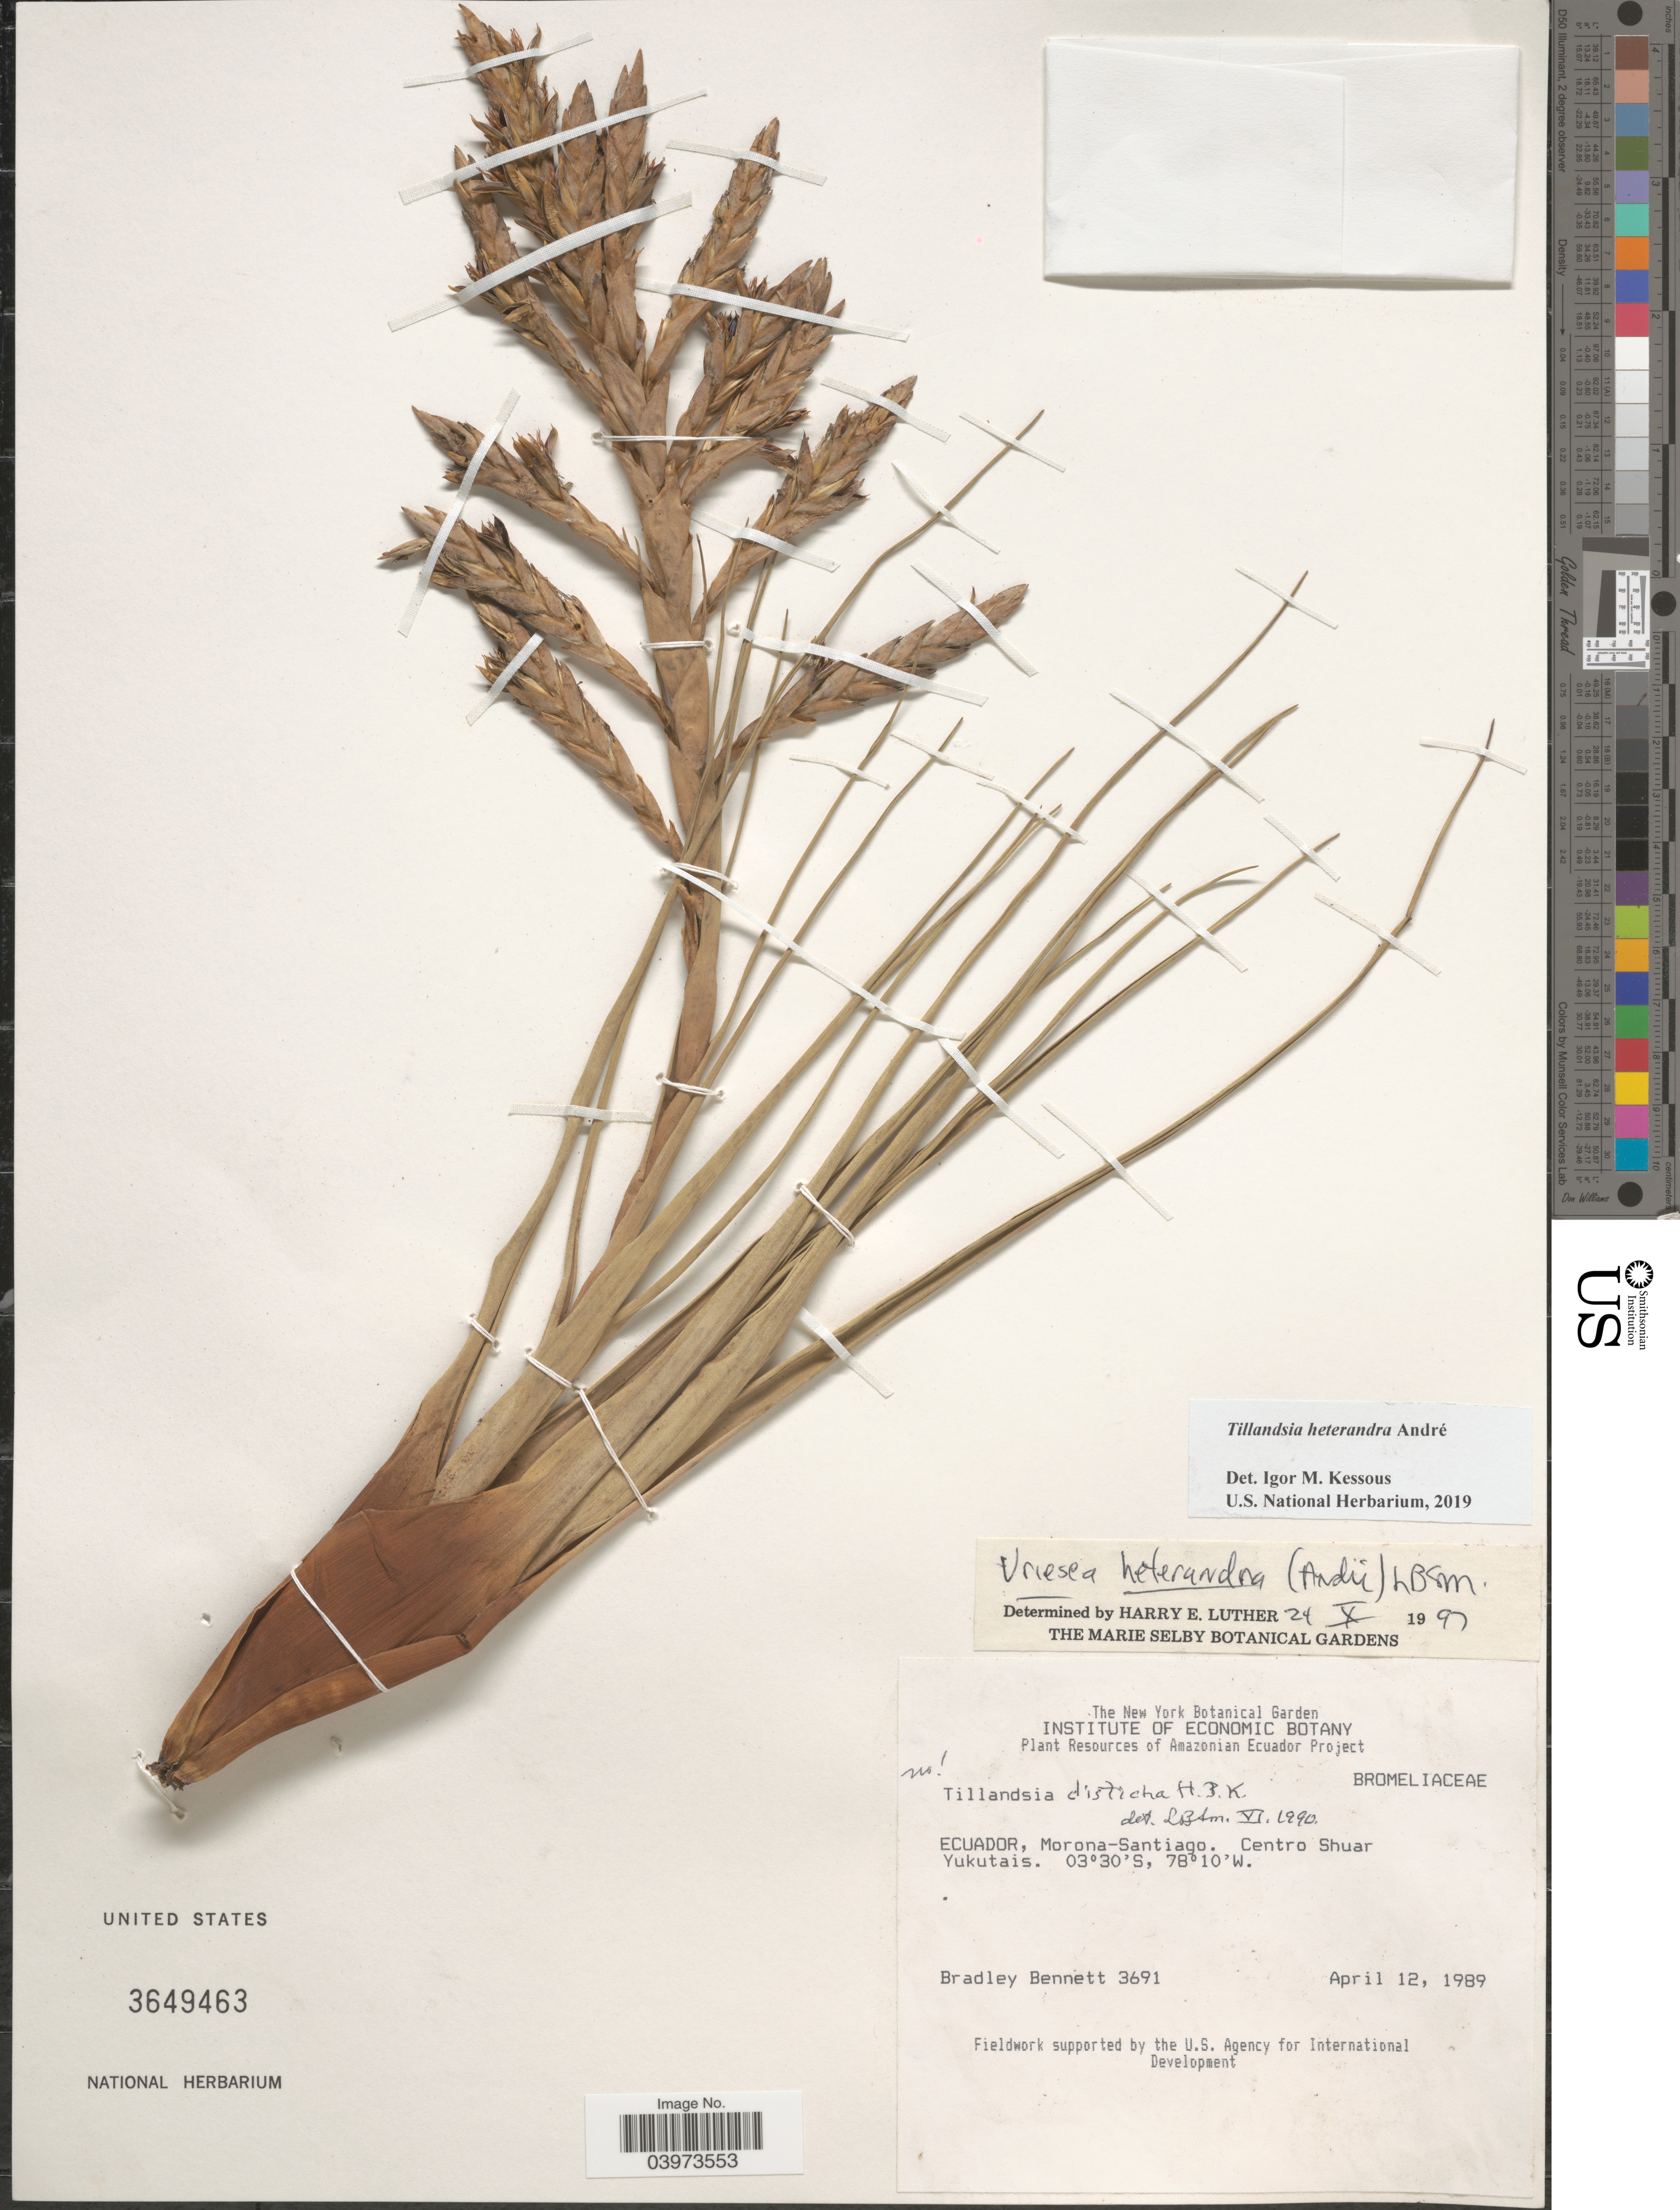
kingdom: Plantae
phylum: Tracheophyta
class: Liliopsida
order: Poales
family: Bromeliaceae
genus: Tillandsia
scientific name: Tillandsia heterandra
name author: André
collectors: B. Bennett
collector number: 3691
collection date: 1989-04-12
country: Ecuador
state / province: Morona-Santiago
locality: Centro Shuar Yukutais.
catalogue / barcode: US 3649463